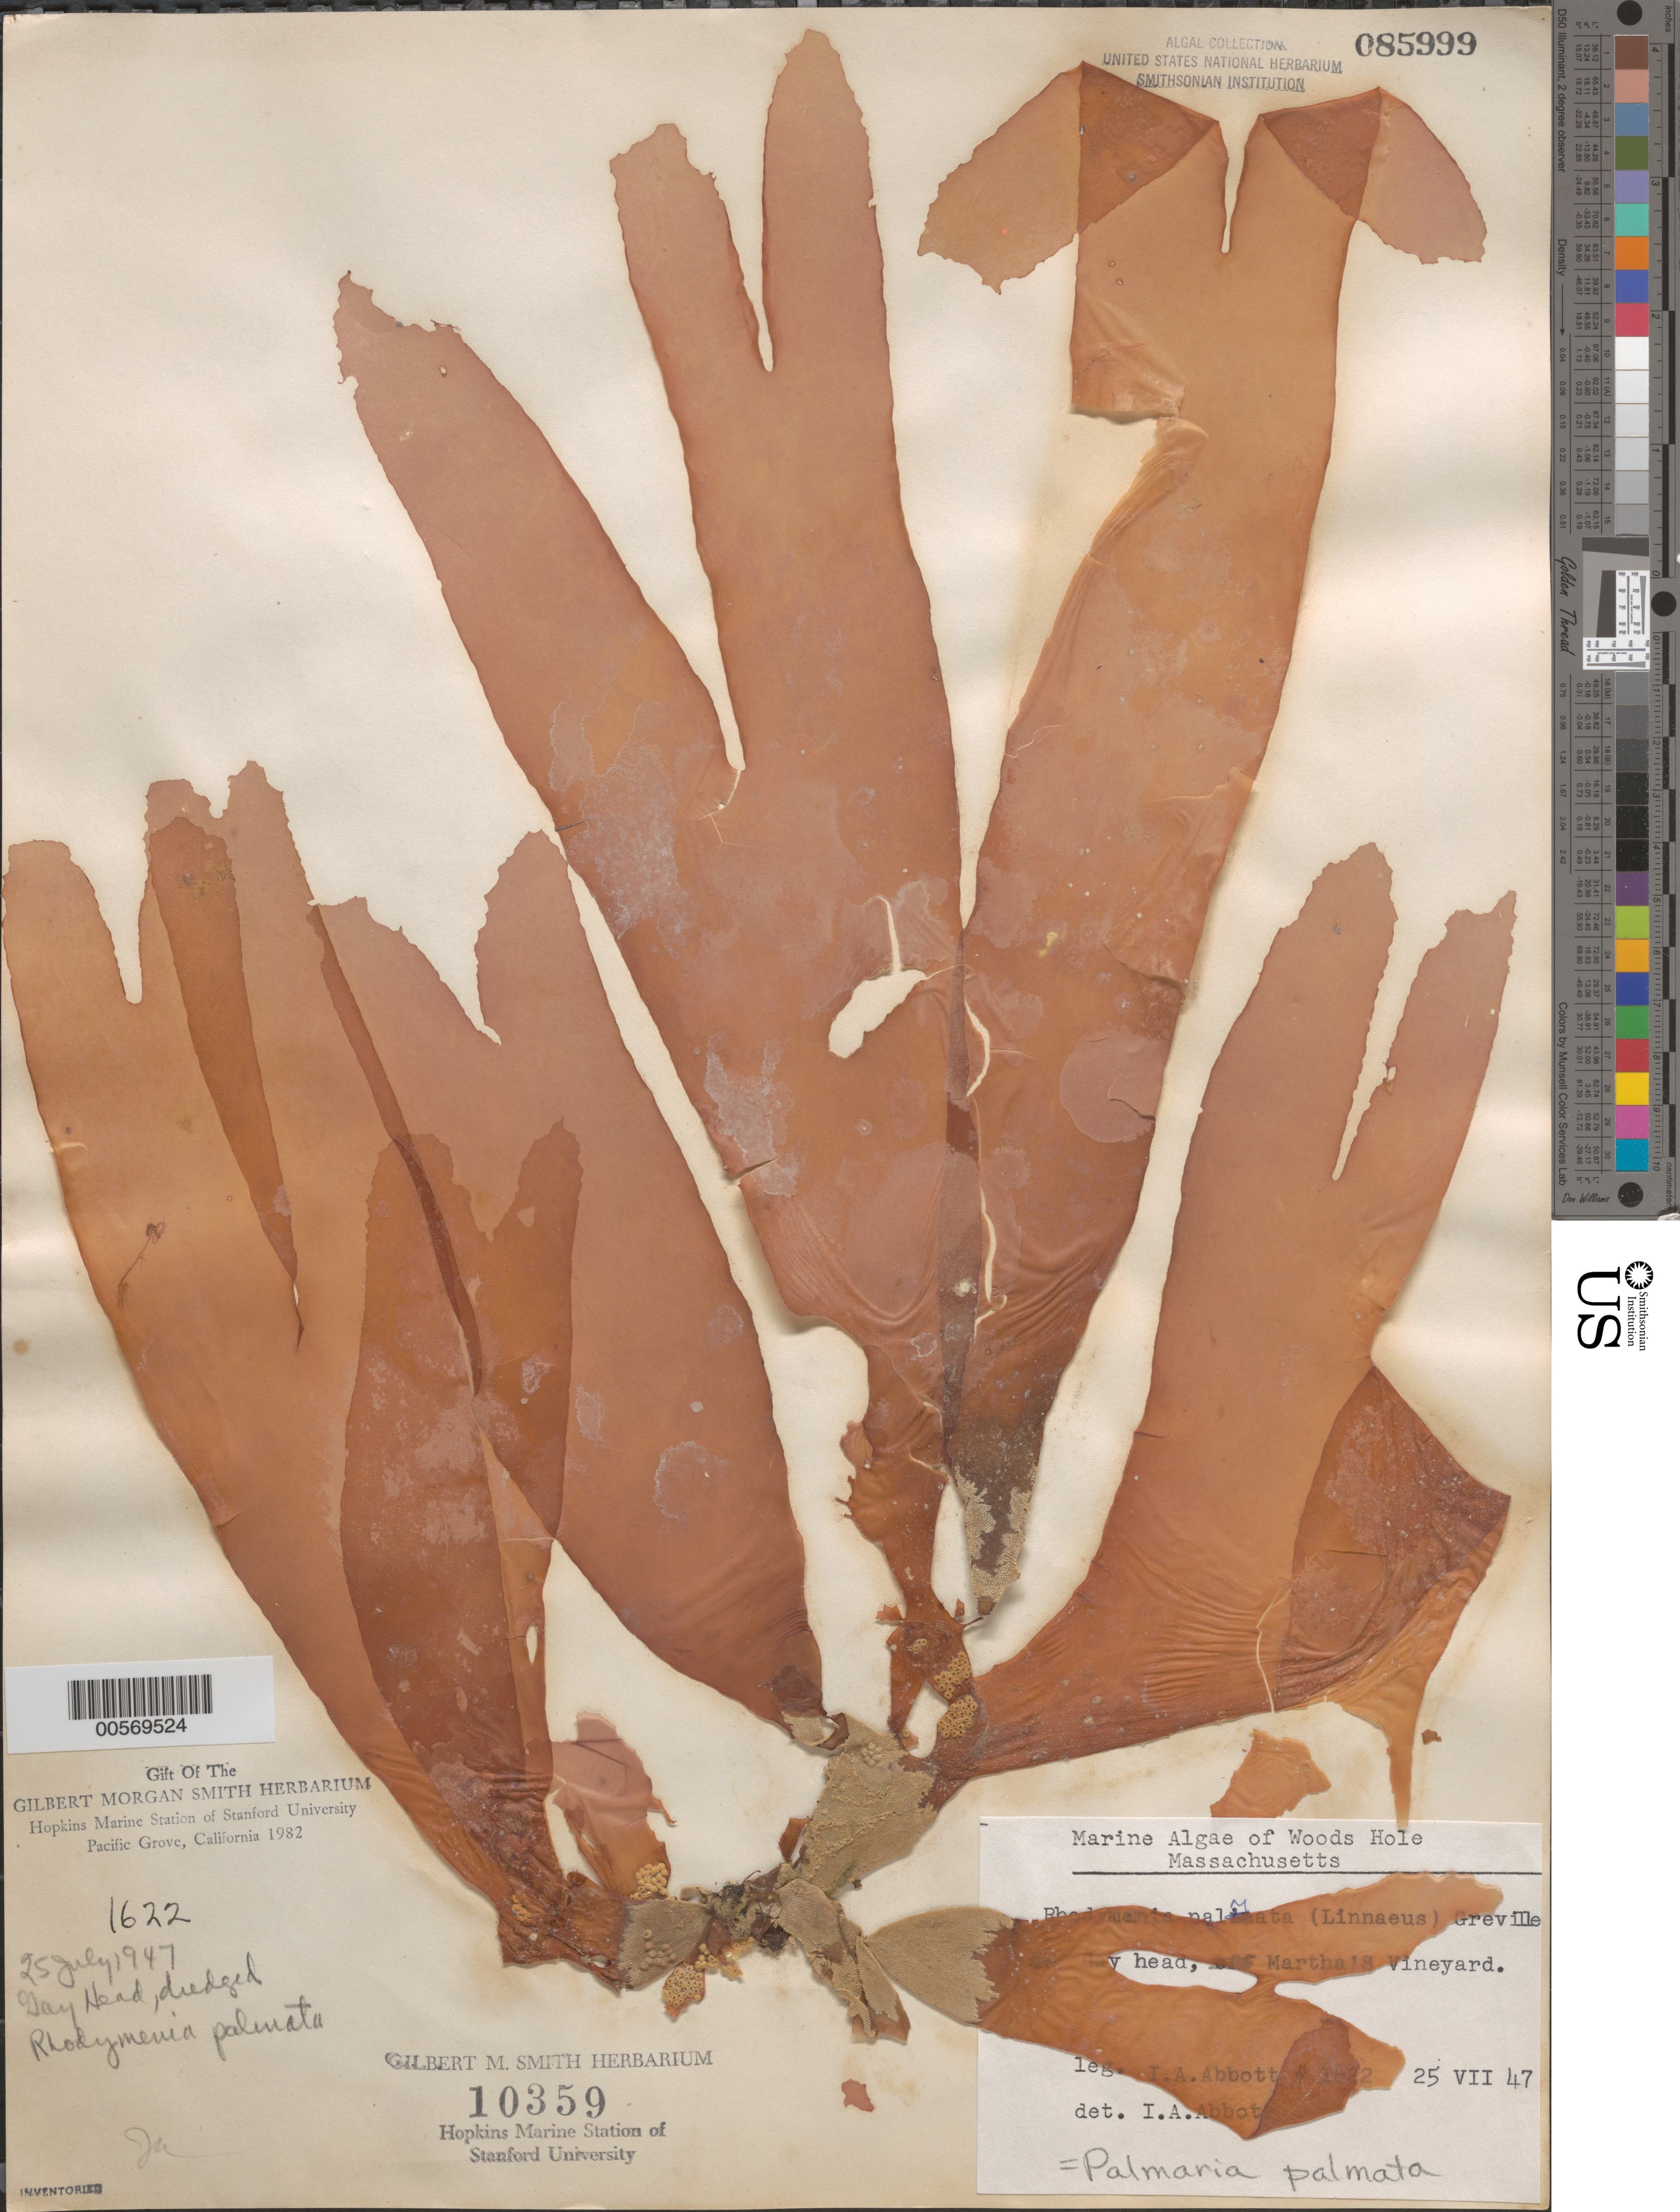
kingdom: Plantae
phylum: Rhodophyta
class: Florideophyceae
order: Palmariales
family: Palmariaceae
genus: Palmaria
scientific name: Palmaria palmata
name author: (L.) F. Weber & D. Mohr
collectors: I. A. Abbott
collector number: IAA 1622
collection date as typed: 25 Jul 1947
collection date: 1947-07-25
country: United States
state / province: Massachusetts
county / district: Dukes County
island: Martha's Vineyard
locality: Off Gay Head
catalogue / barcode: US 85999